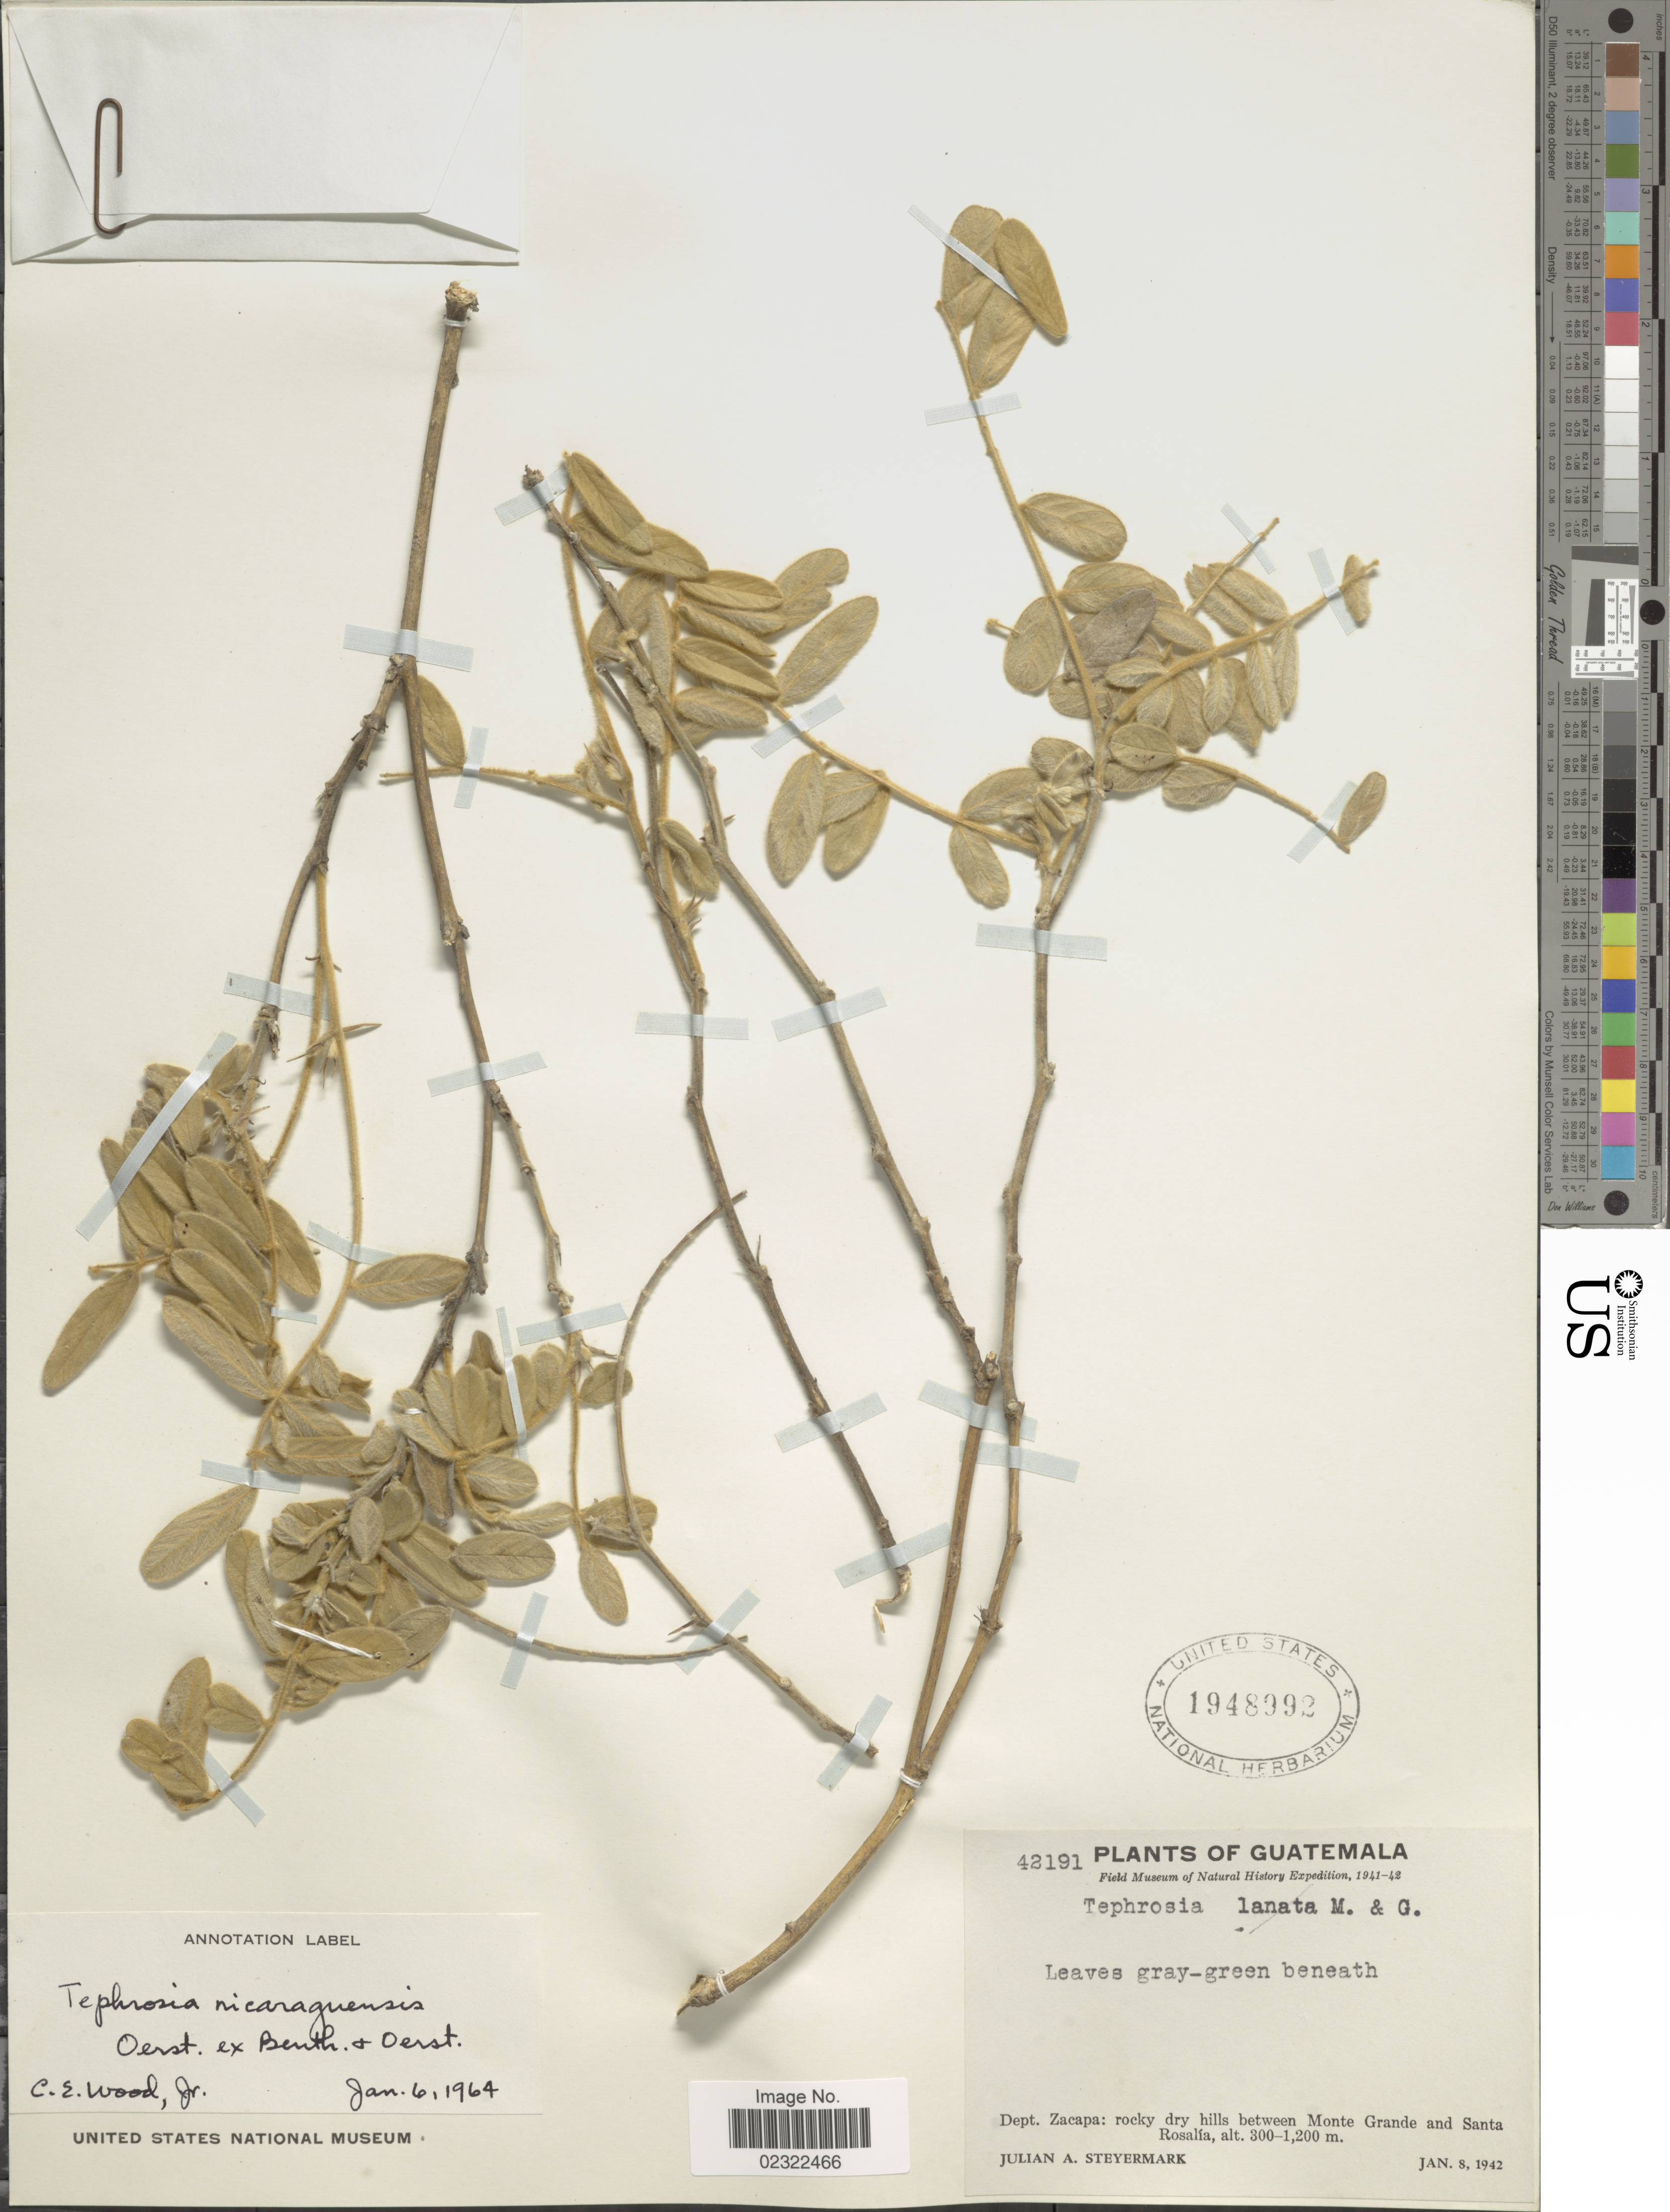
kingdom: Plantae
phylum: Tracheophyta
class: Magnoliopsida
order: Fabales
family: Fabaceae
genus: Tephrosia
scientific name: Tephrosia nicaraguensis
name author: Oerst.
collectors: J. Steyermark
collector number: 42191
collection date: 1942-01-08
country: Guatemala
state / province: Zacapa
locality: Dept. Zacapa: rocky dry hills between Monte Grande and Santa Rosalia.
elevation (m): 300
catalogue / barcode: US 1948992